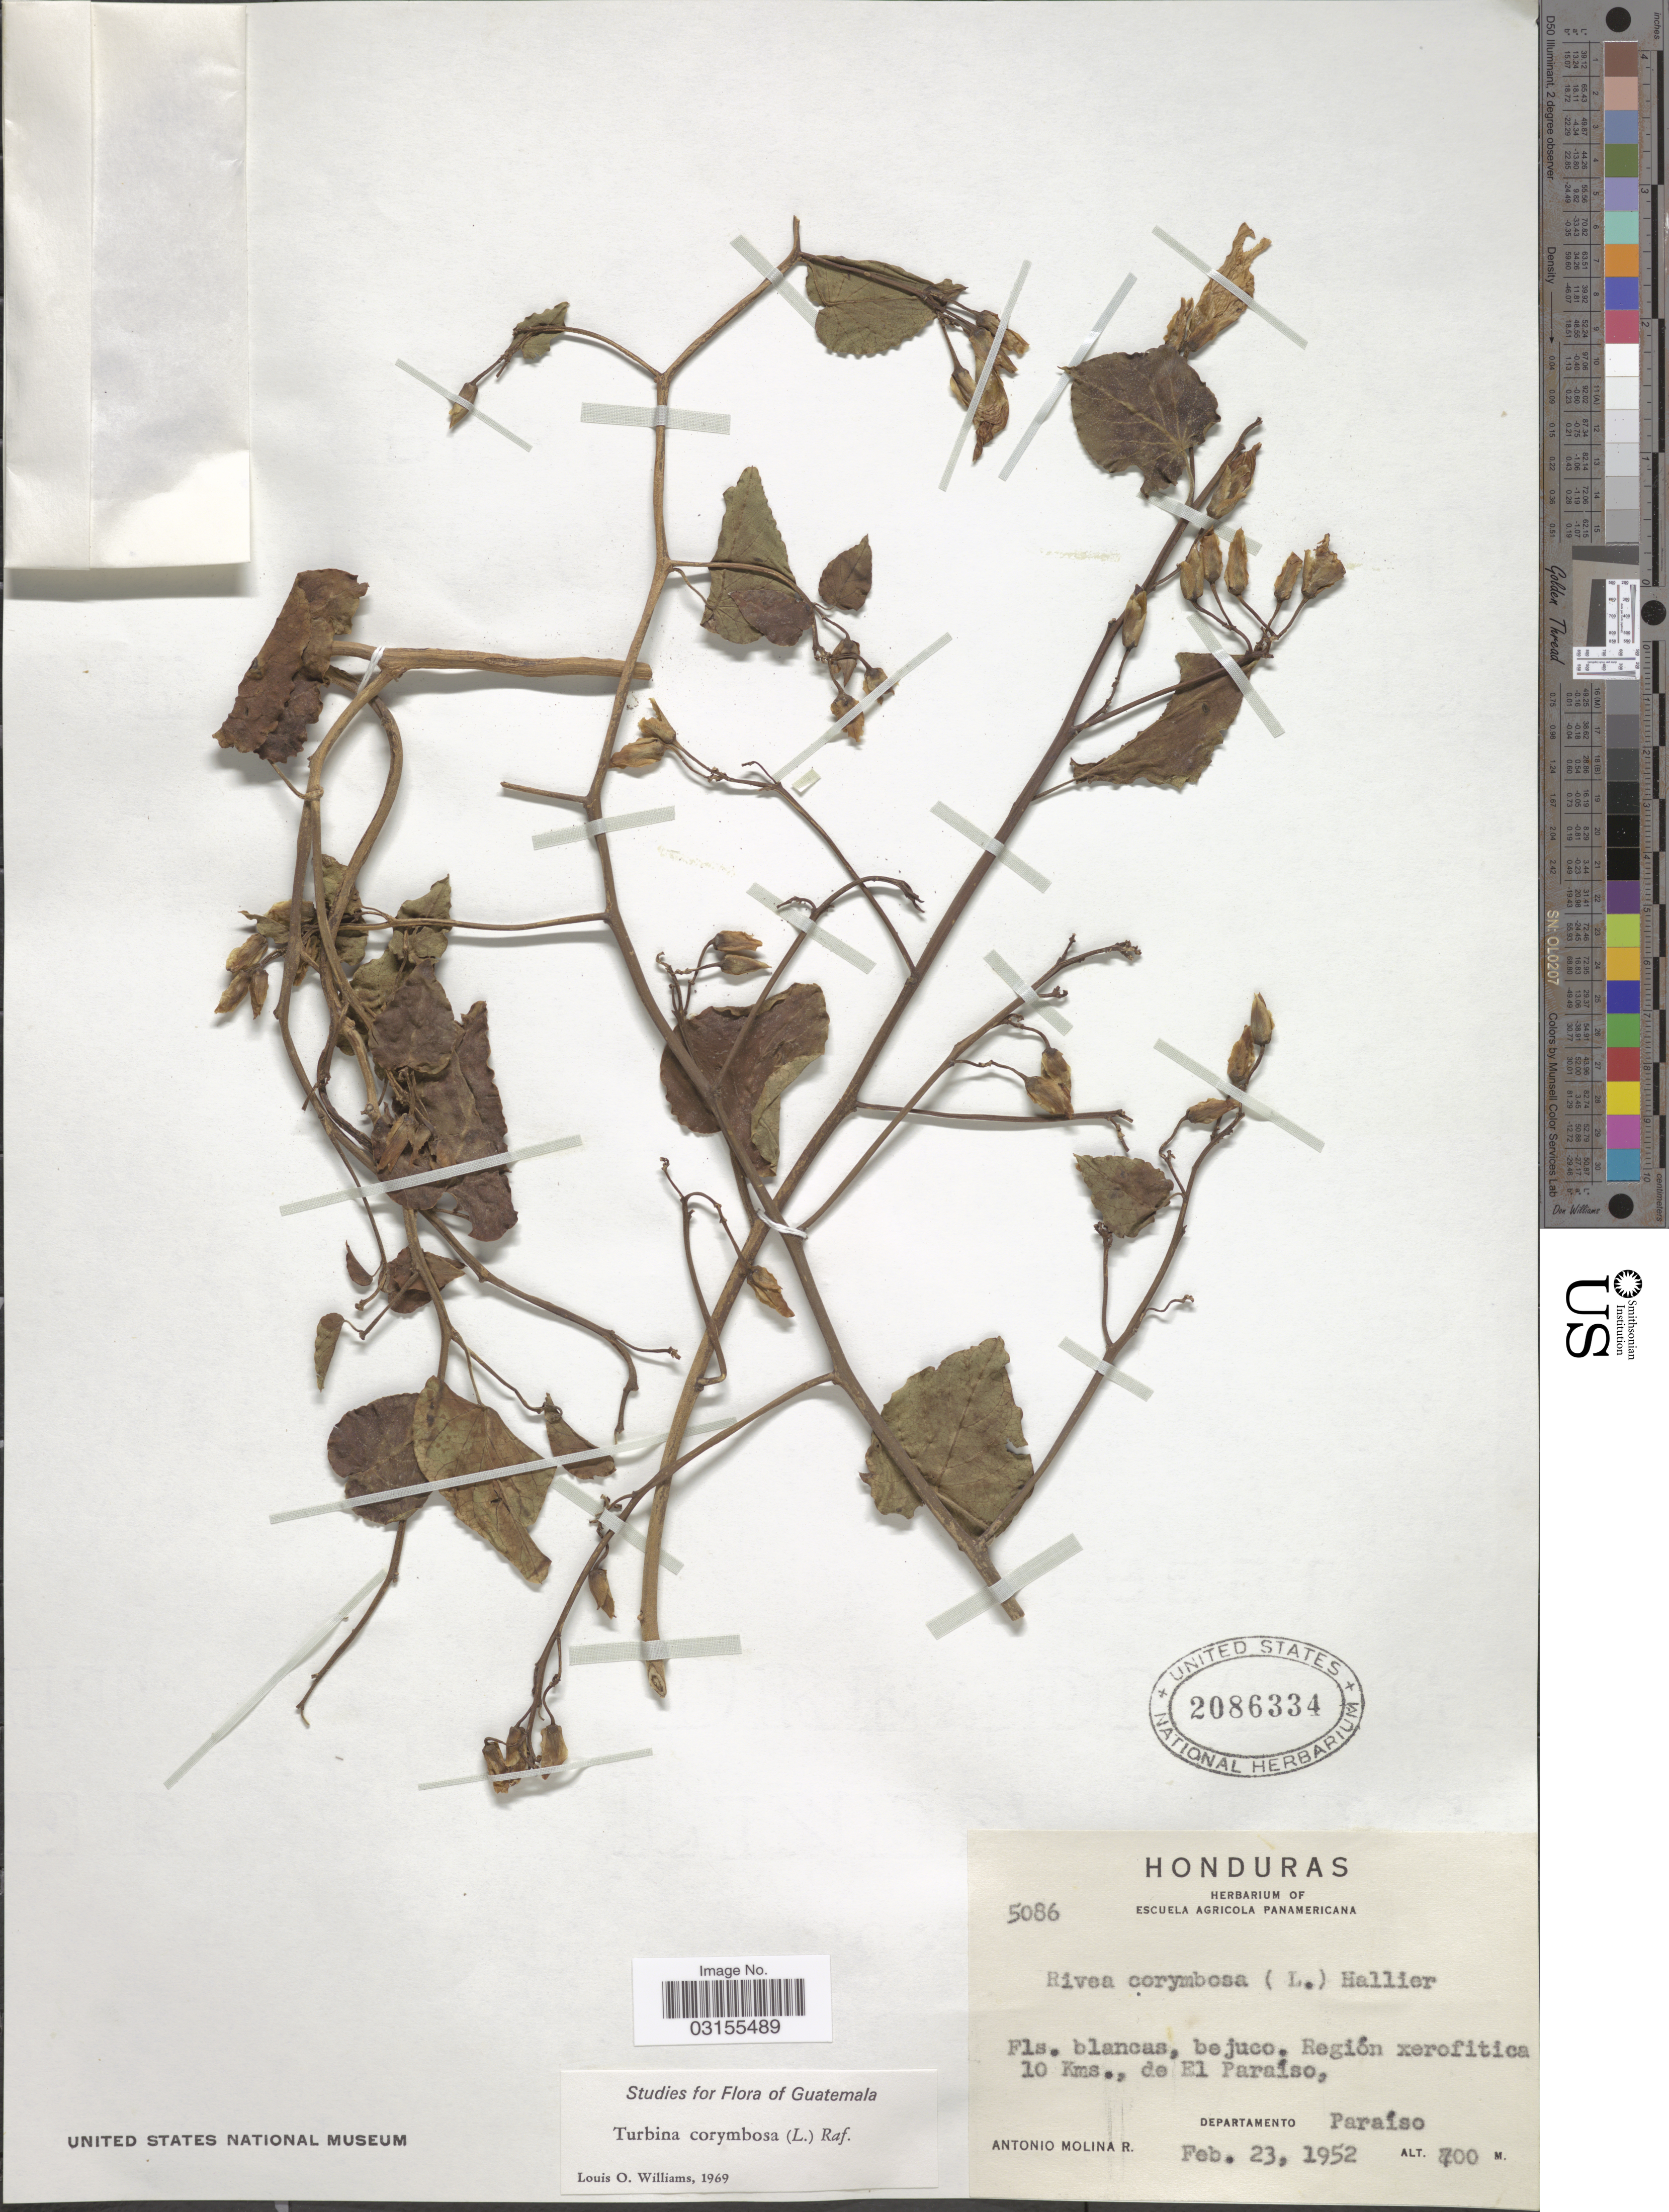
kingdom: Plantae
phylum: Tracheophyta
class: Magnoliopsida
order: Solanales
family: Convolvulaceae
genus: Turbina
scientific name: Turbina corymbosa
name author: (L.) Raf.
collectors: A. Molina R.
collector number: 5086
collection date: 1952-02-23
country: Honduras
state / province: El Paraíso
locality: Región xerofitica 10 Kms., de El Paraíso. Departamento Paraíso.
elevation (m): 700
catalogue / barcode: US 2086334